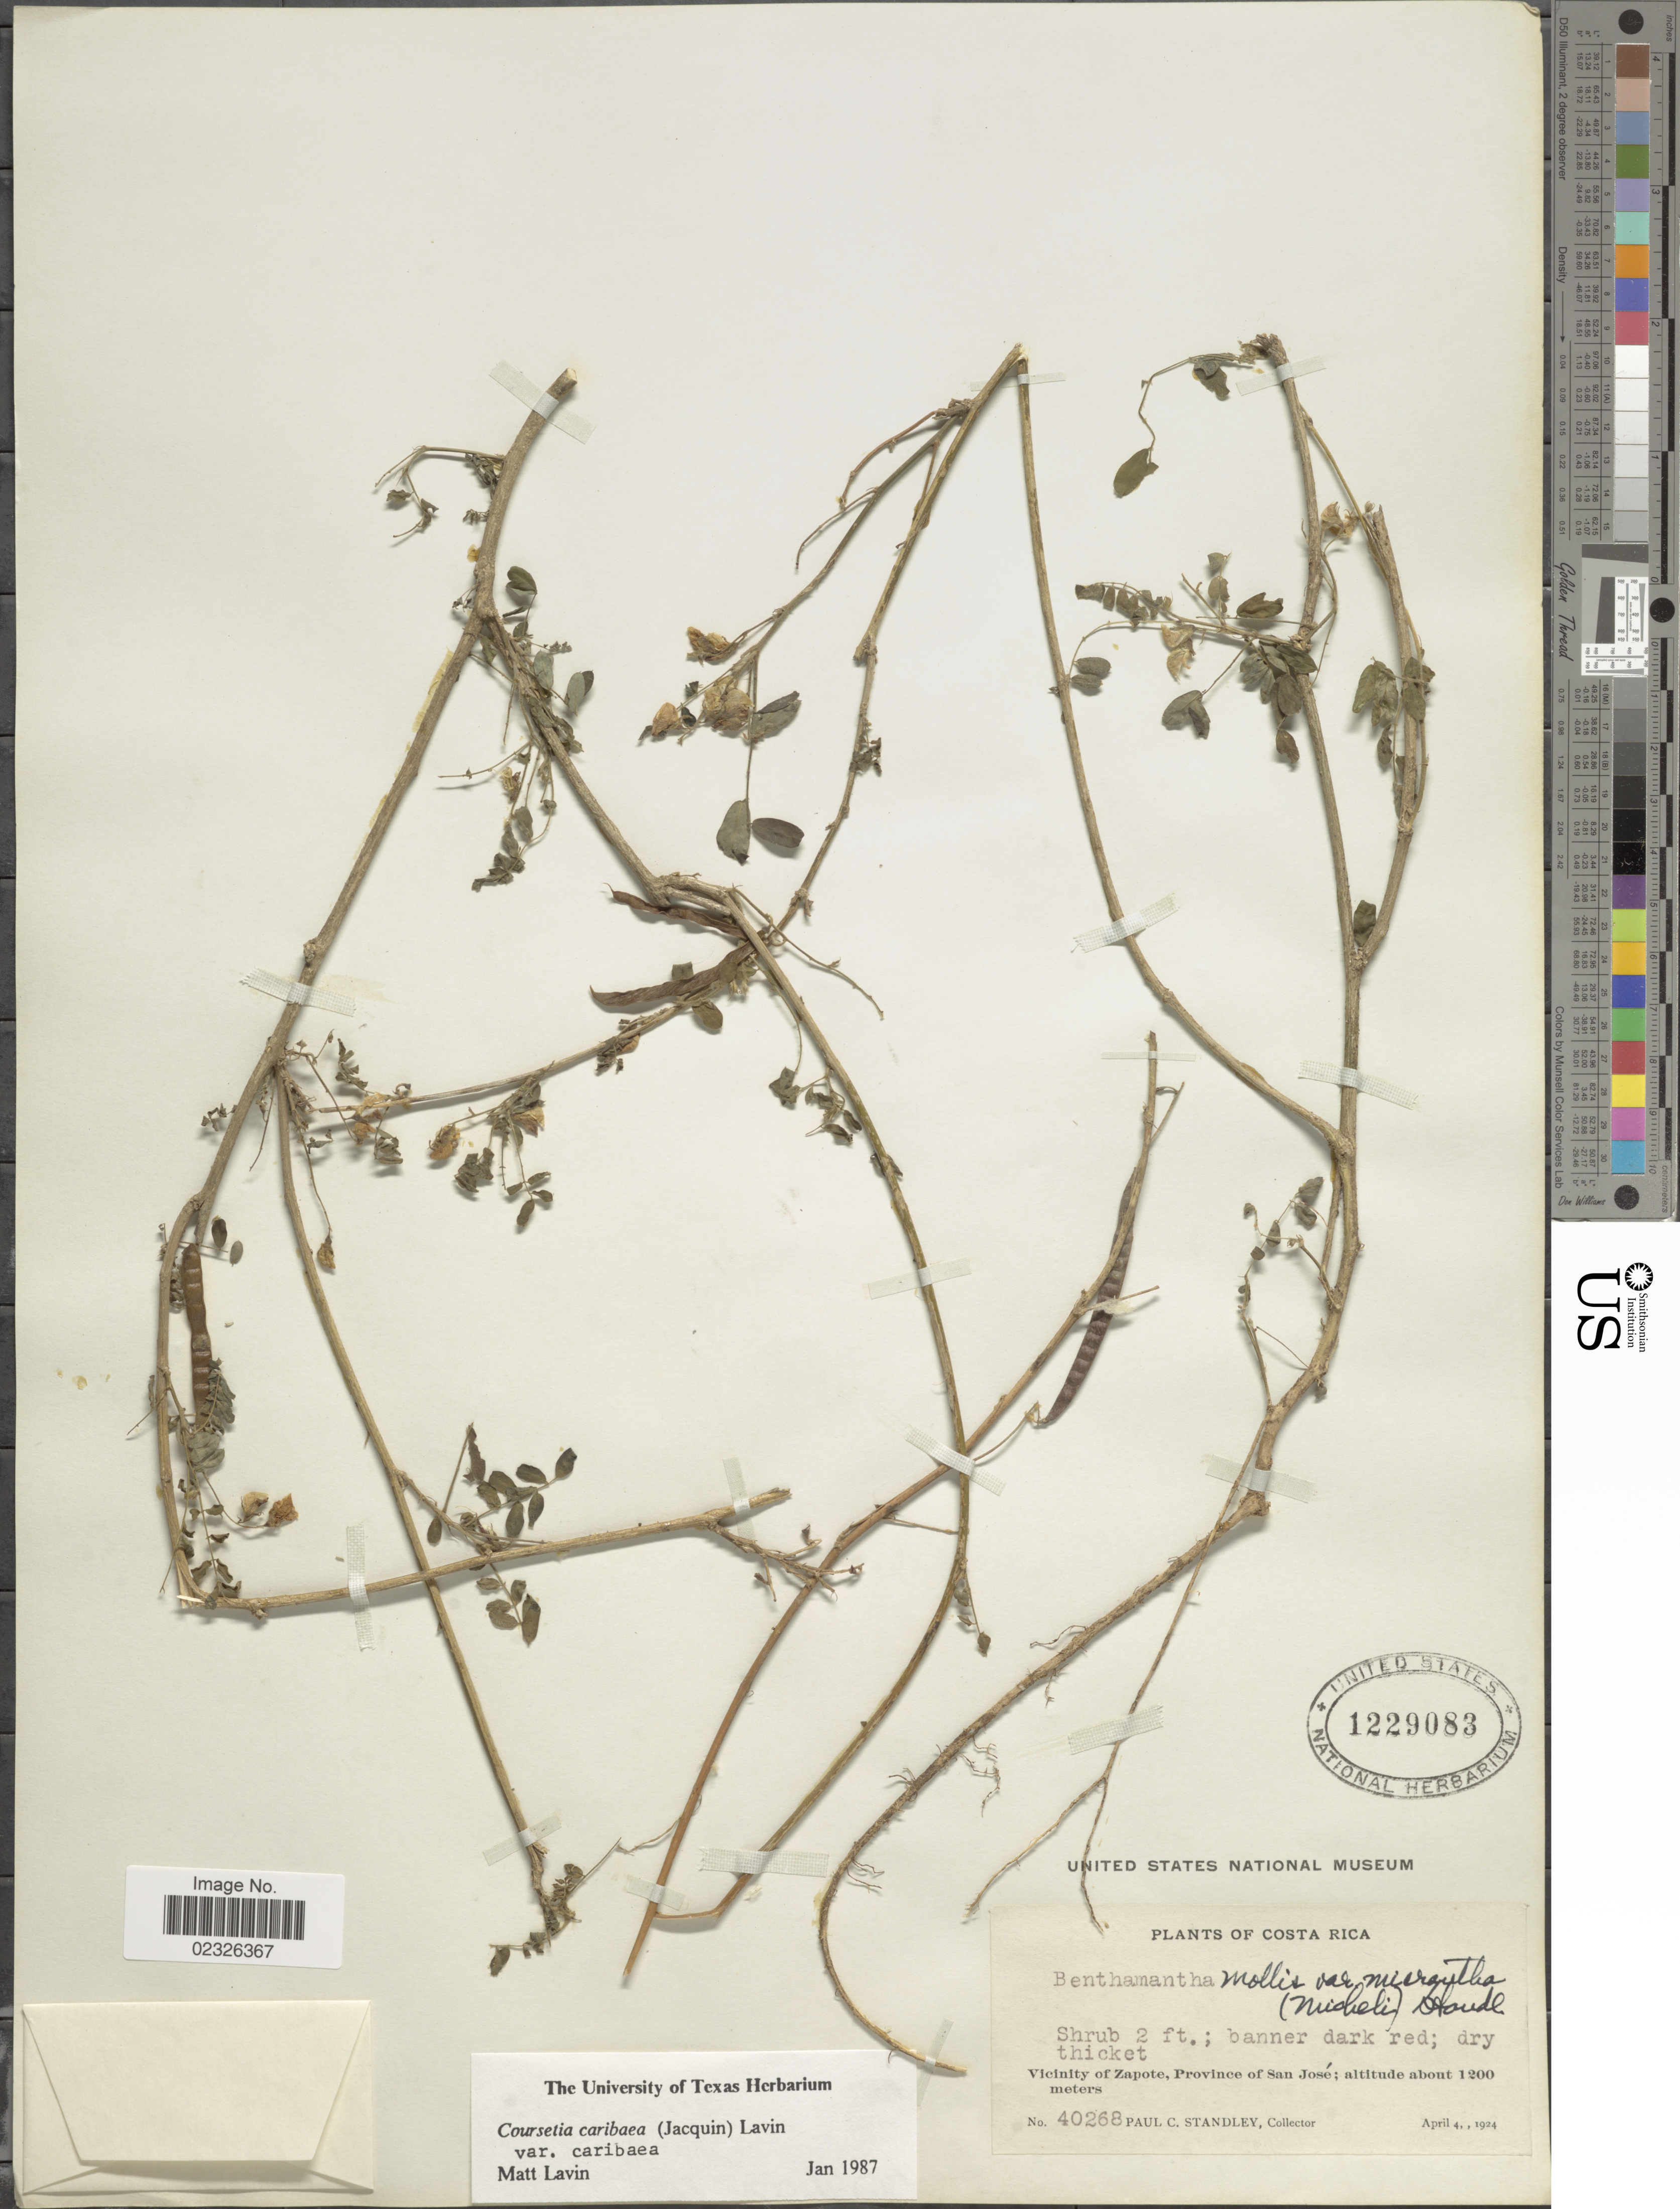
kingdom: Plantae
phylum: Tracheophyta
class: Magnoliopsida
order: Fabales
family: Fabaceae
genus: Coursetia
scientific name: Coursetia caribaea var. caribaea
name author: (Jacq.) Lavin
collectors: P. C. Standley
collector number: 40268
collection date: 1924-04-04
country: Costa Rica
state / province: San José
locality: Vicinity of Zapote, Province of San Jose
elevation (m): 1200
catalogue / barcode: US 1229083